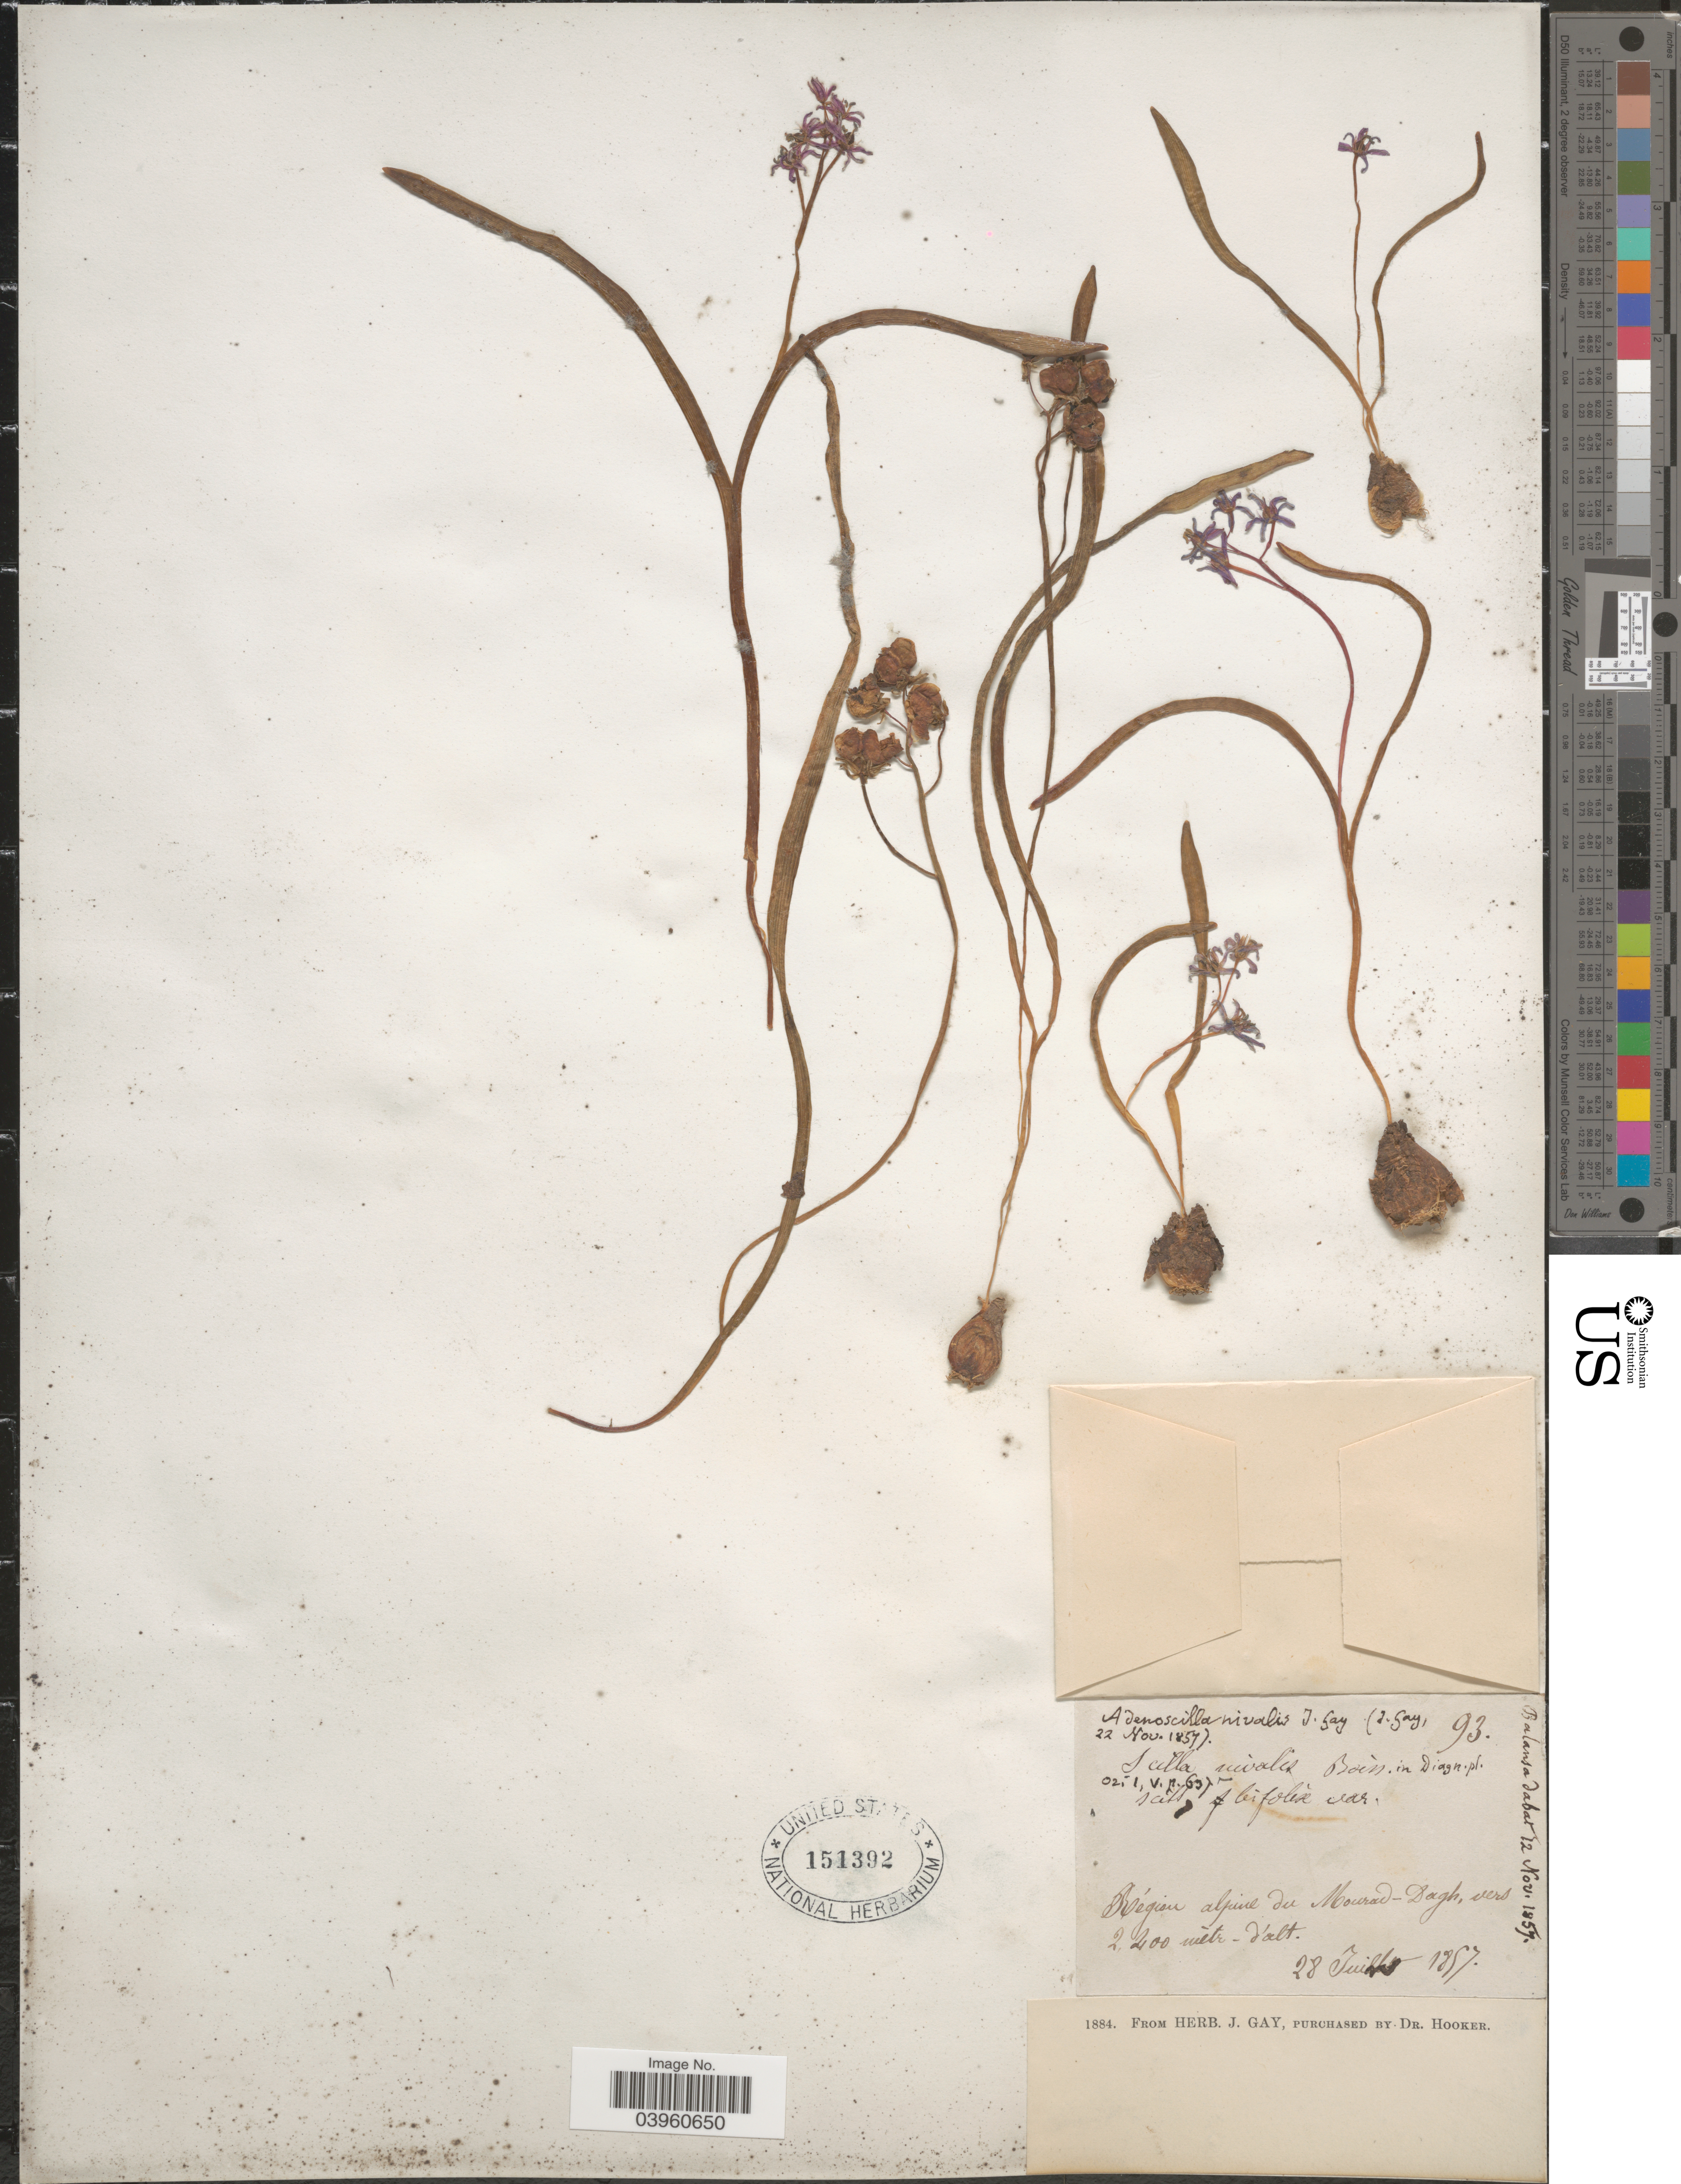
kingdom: Plantae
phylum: Tracheophyta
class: Liliopsida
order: Asparagales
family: Asparagaceae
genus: Scilla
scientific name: Scilla nivalis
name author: Boiss.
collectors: -. Balansa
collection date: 1857-07-28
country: Turkey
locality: Région alpine du Mourad-Dagh.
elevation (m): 2200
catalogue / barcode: US 151392